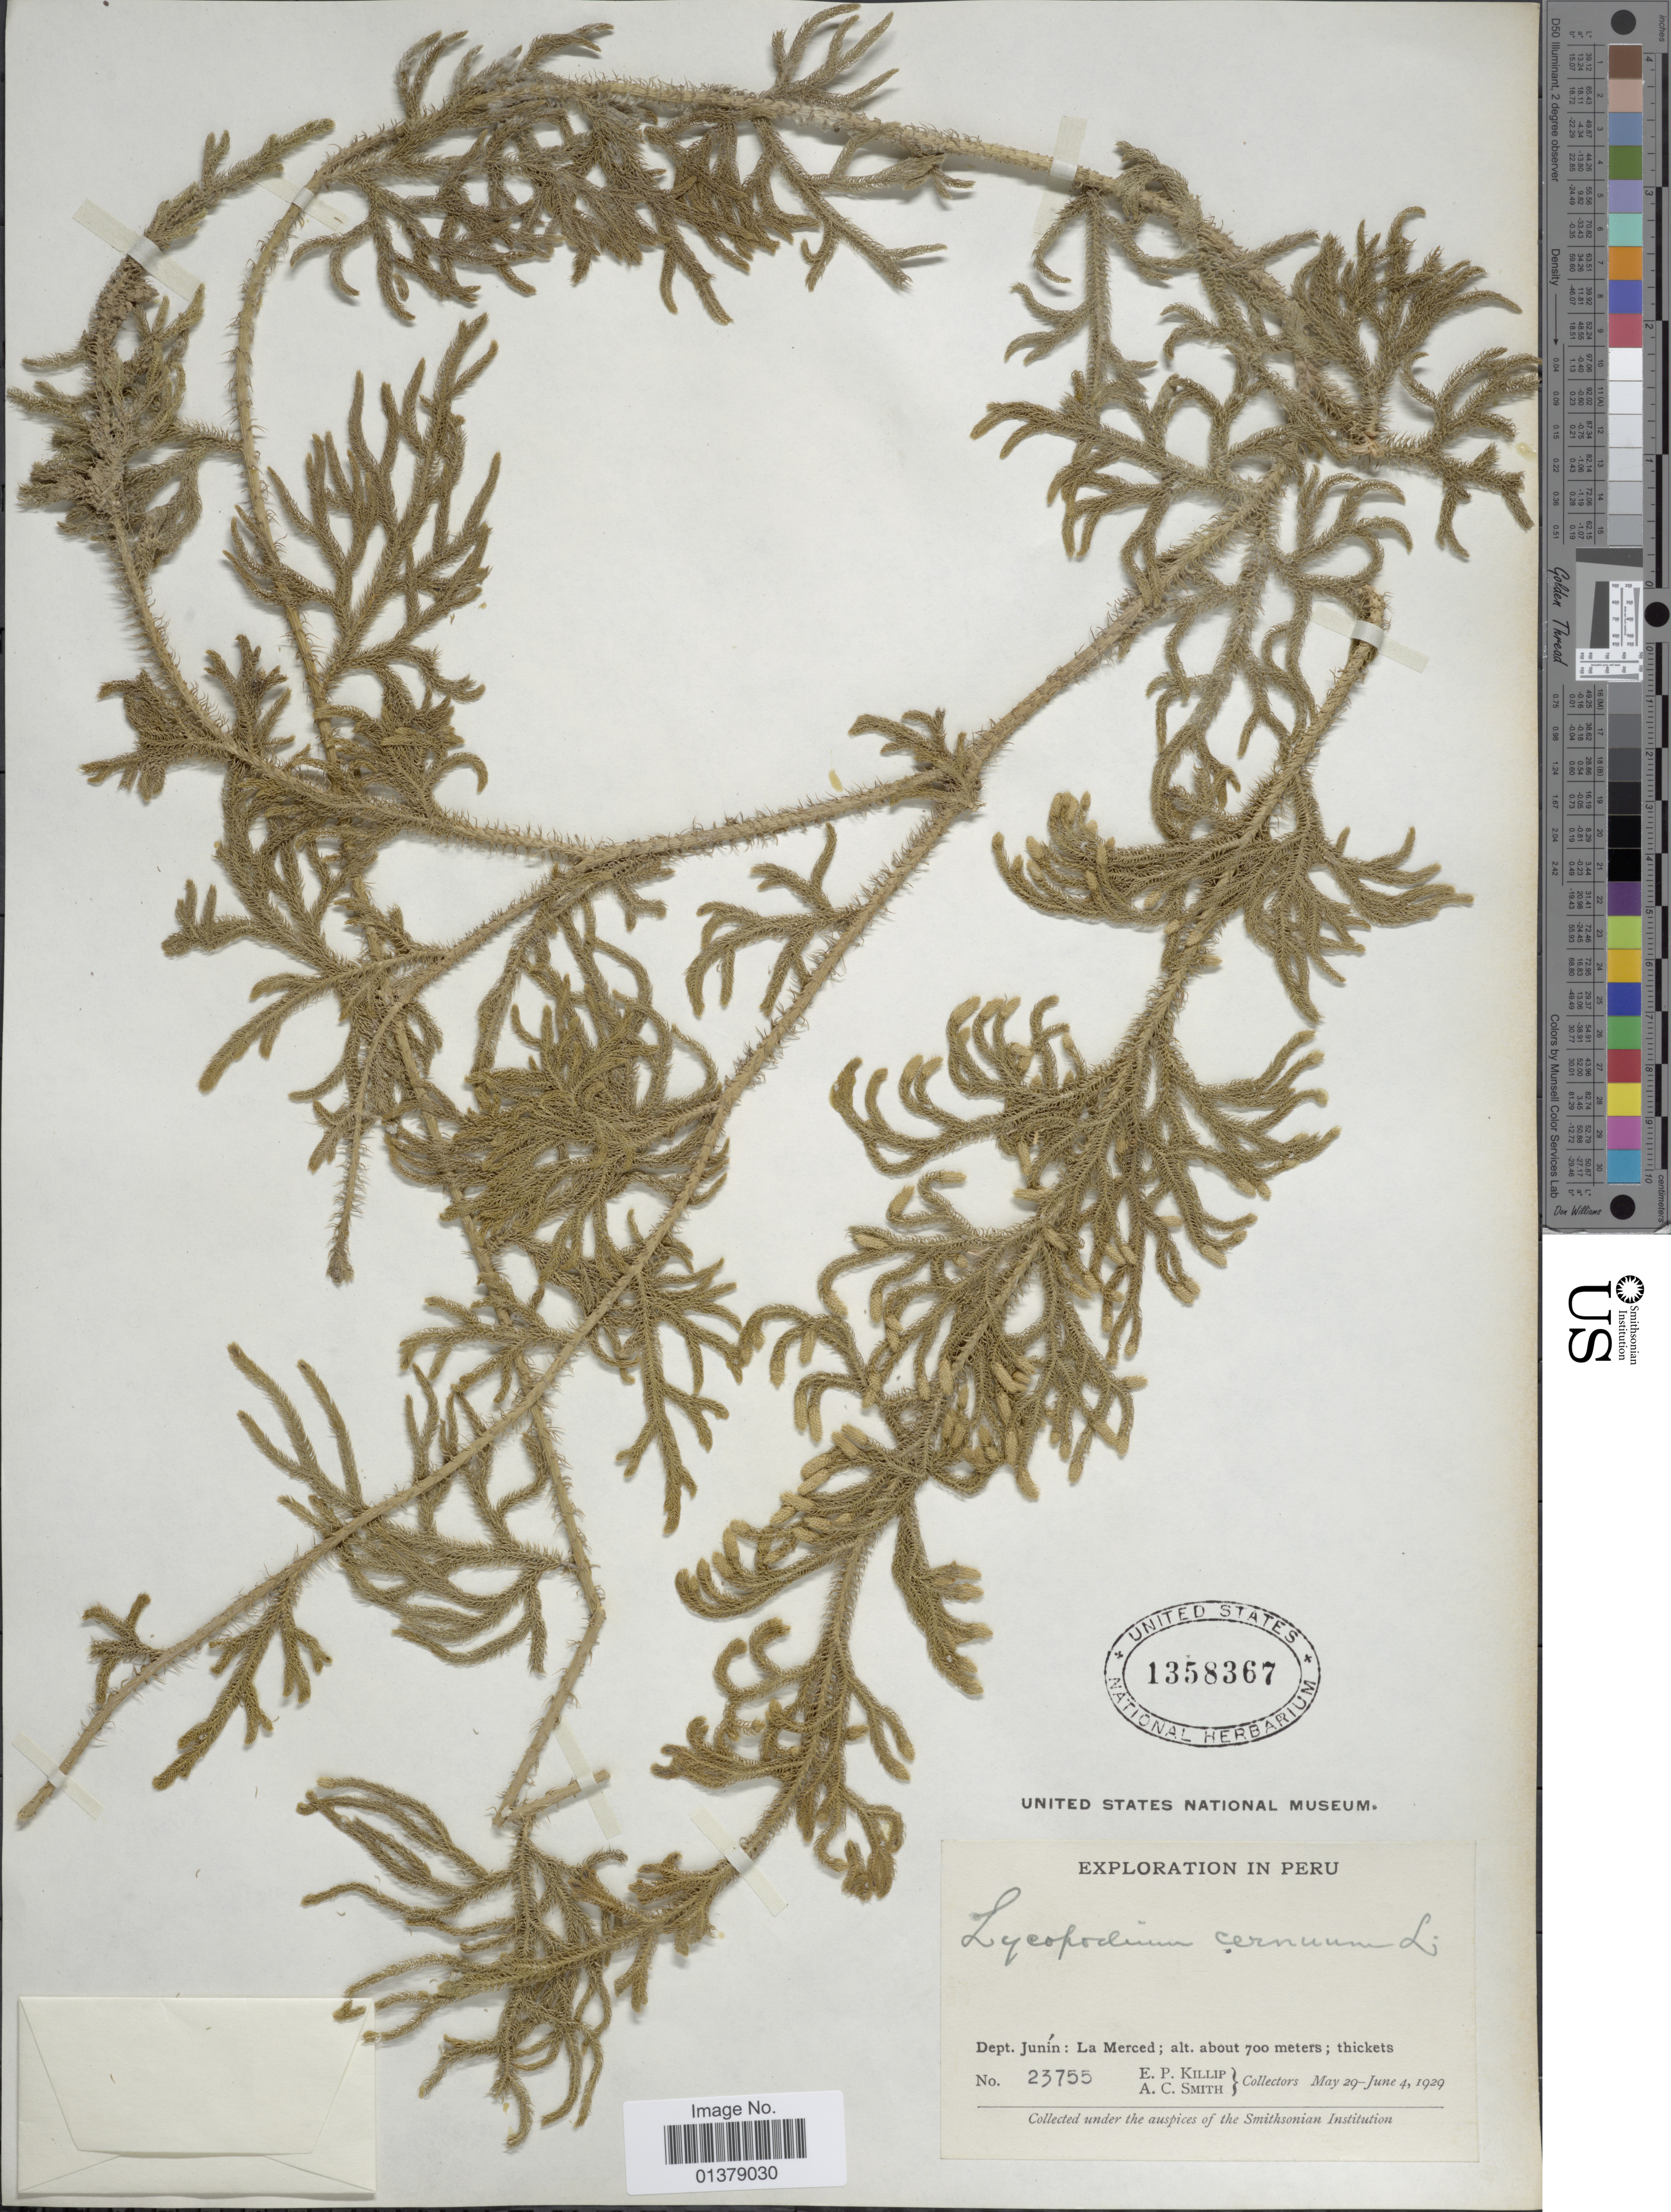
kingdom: Plantae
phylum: Tracheophyta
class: Lycopodiopsida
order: Lycopodiales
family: Lycopodiaceae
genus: Palhinhaea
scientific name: Palhinhaea cernua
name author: (L.) Vasc. & Franco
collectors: E. P. Killip & A. C. Smith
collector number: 23755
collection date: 1929-05-29/1929-06-04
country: Peru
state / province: Junín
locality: La Merced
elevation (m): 700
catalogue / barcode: US 1358367